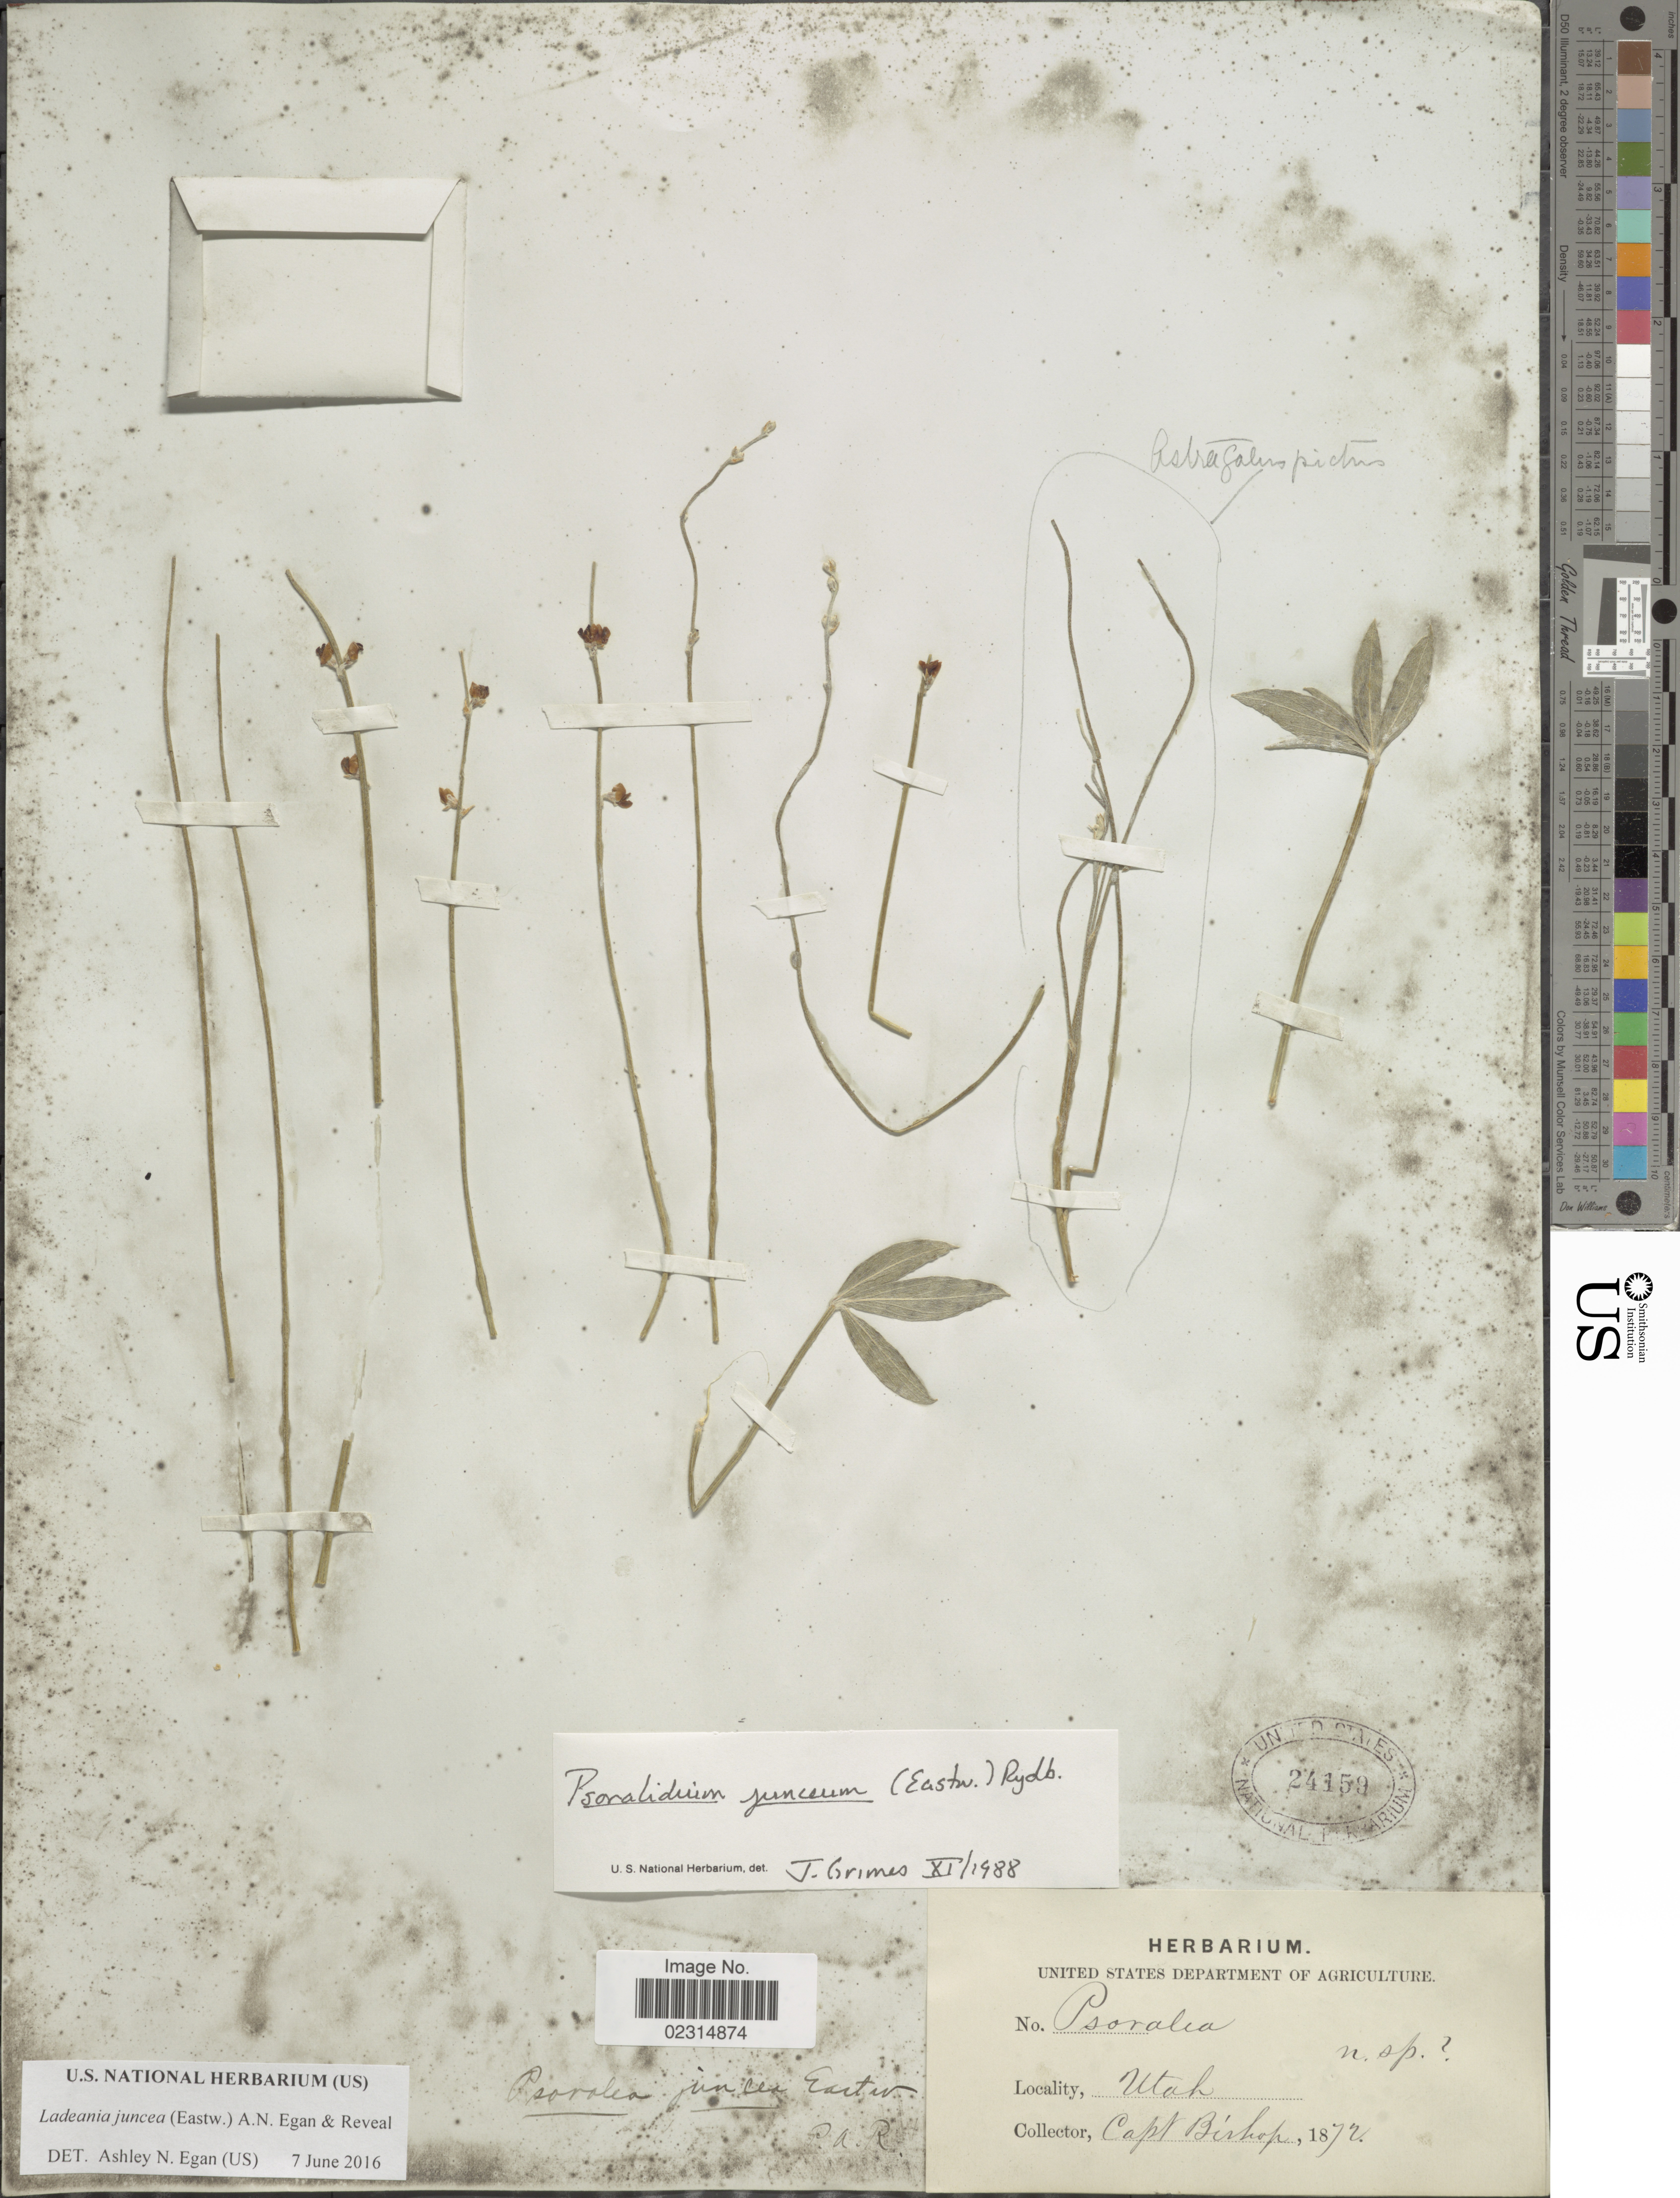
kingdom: Plantae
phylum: Tracheophyta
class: Magnoliopsida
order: Fabales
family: Fabaceae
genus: Ladeania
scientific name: Ladeania juncea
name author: (Eastw.) A.N. Egan & Reveal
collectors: F. M. Bishop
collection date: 1872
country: United States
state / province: Utah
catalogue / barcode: US 24159